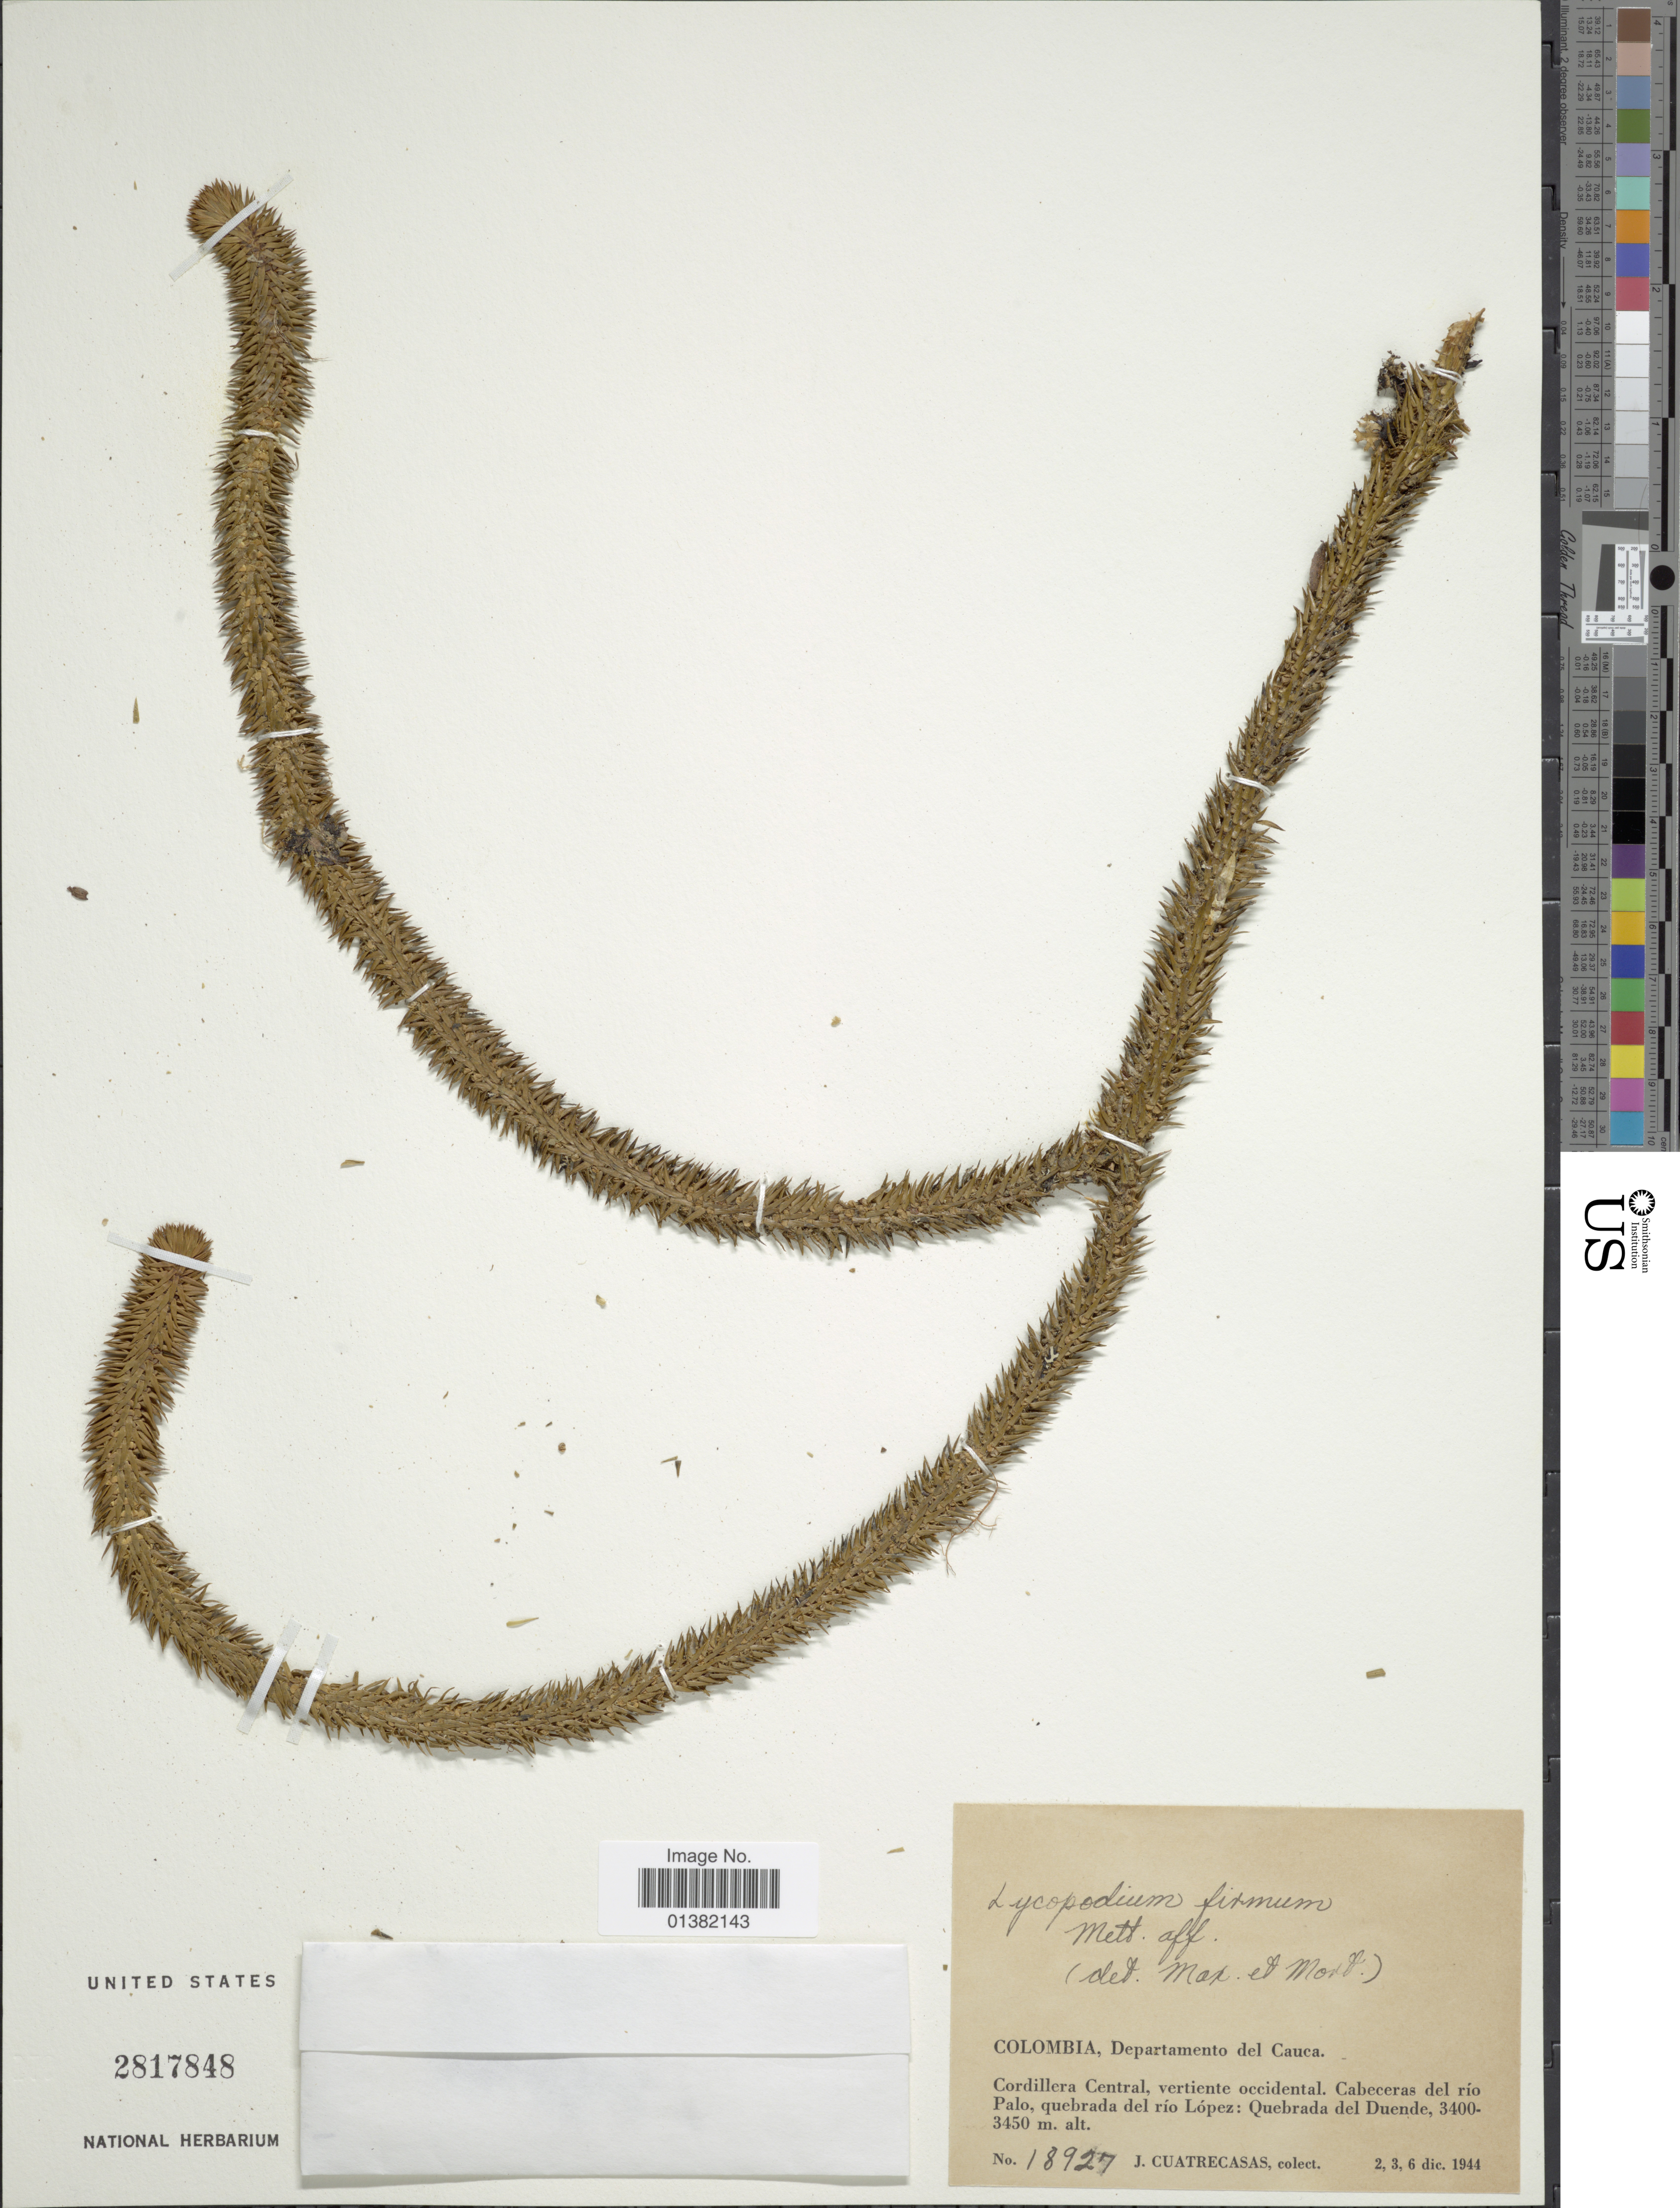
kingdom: Plantae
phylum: Tracheophyta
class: Lycopodiopsida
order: Lycopodiales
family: Lycopodiaceae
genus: Phlegmariurus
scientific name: Phlegmariurus firmus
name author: (Mett.) B. Øllg.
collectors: J. Cuatrecasas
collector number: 18927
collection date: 1944-12-02/1944-12-06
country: Colombia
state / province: Cauca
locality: Cordillera Central, vertiente occidental. Cabeceras del río Palo, quebrada del río López: Quebrada del Duende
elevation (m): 3400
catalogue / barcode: US 2817848